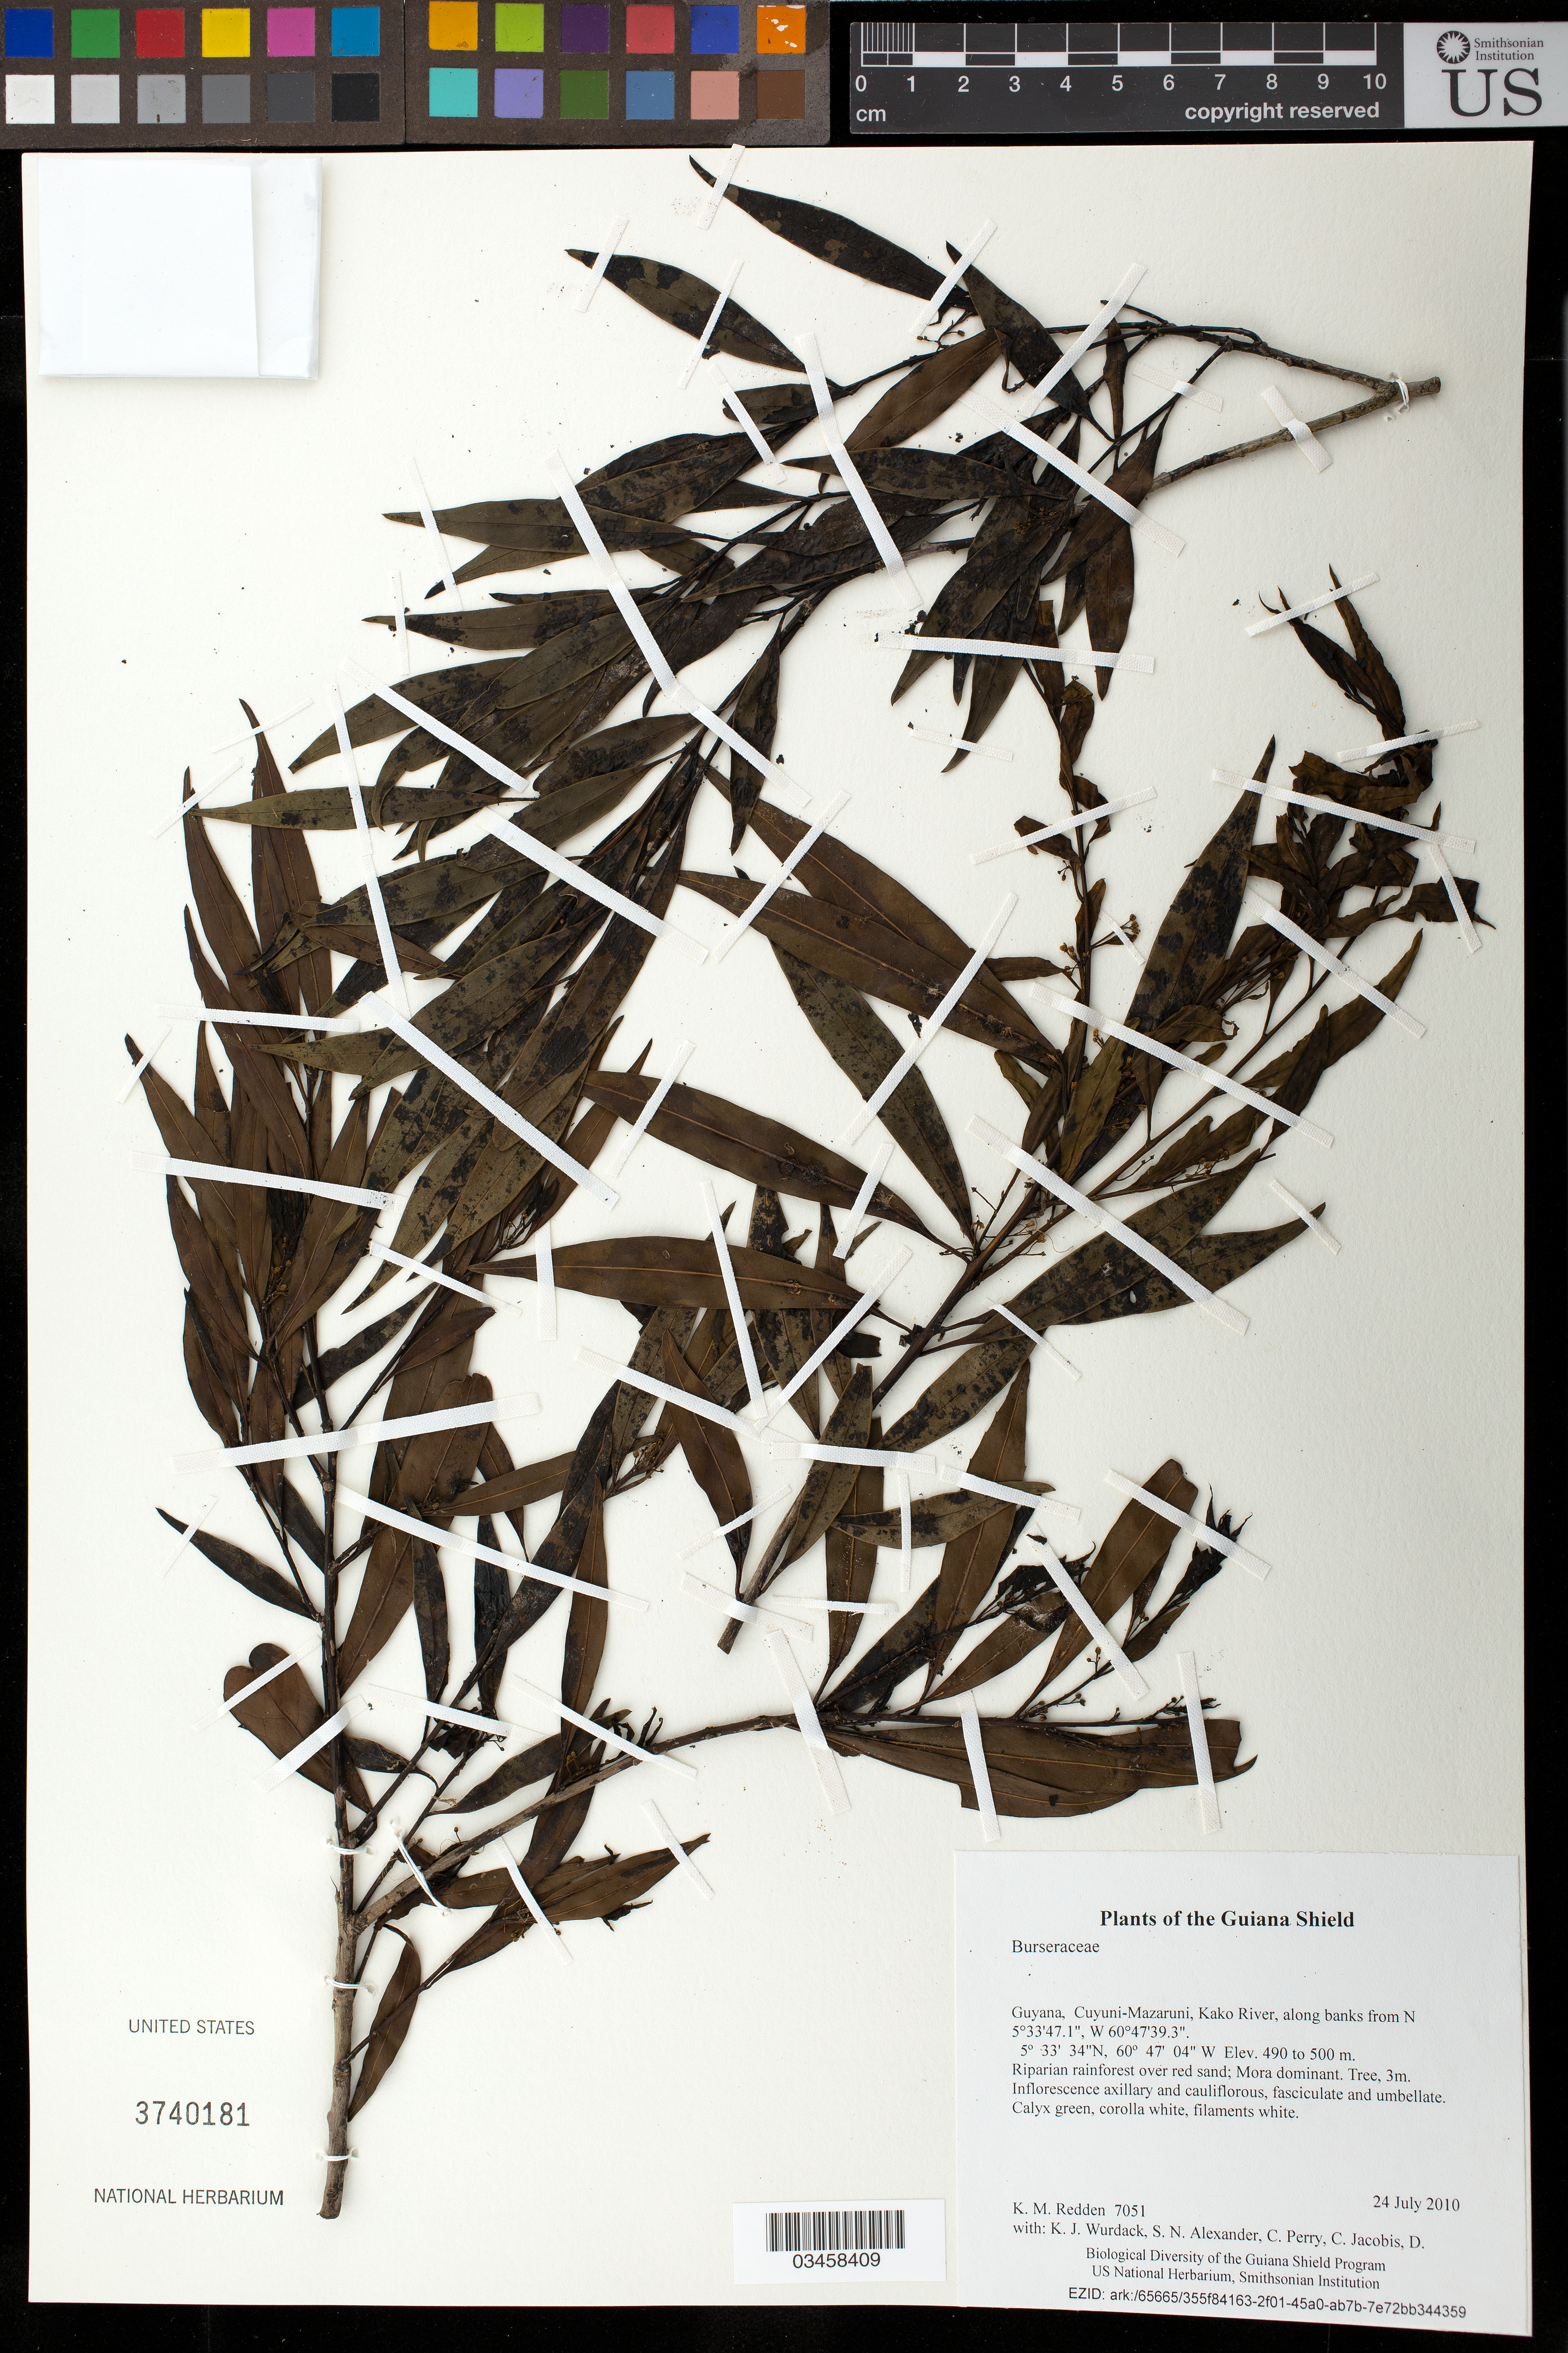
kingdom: Plantae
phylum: Tracheophyta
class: Magnoliopsida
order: Ericales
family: Primulaceae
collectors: K. M. Redden, K. Wurdack, S. N. Alexander, C. Perry, C. Jacobis, D. Hunter, V. Roland & H. Hunter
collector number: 7051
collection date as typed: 24 July 2010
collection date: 2010-07-24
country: Guyana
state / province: Cuyuni-Mazaruni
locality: Kako River, along banks from N 5°33'47.1", W 60°47'39.3"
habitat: Riparian rainforest over red sand; Mora dominant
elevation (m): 490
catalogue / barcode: US 3740181